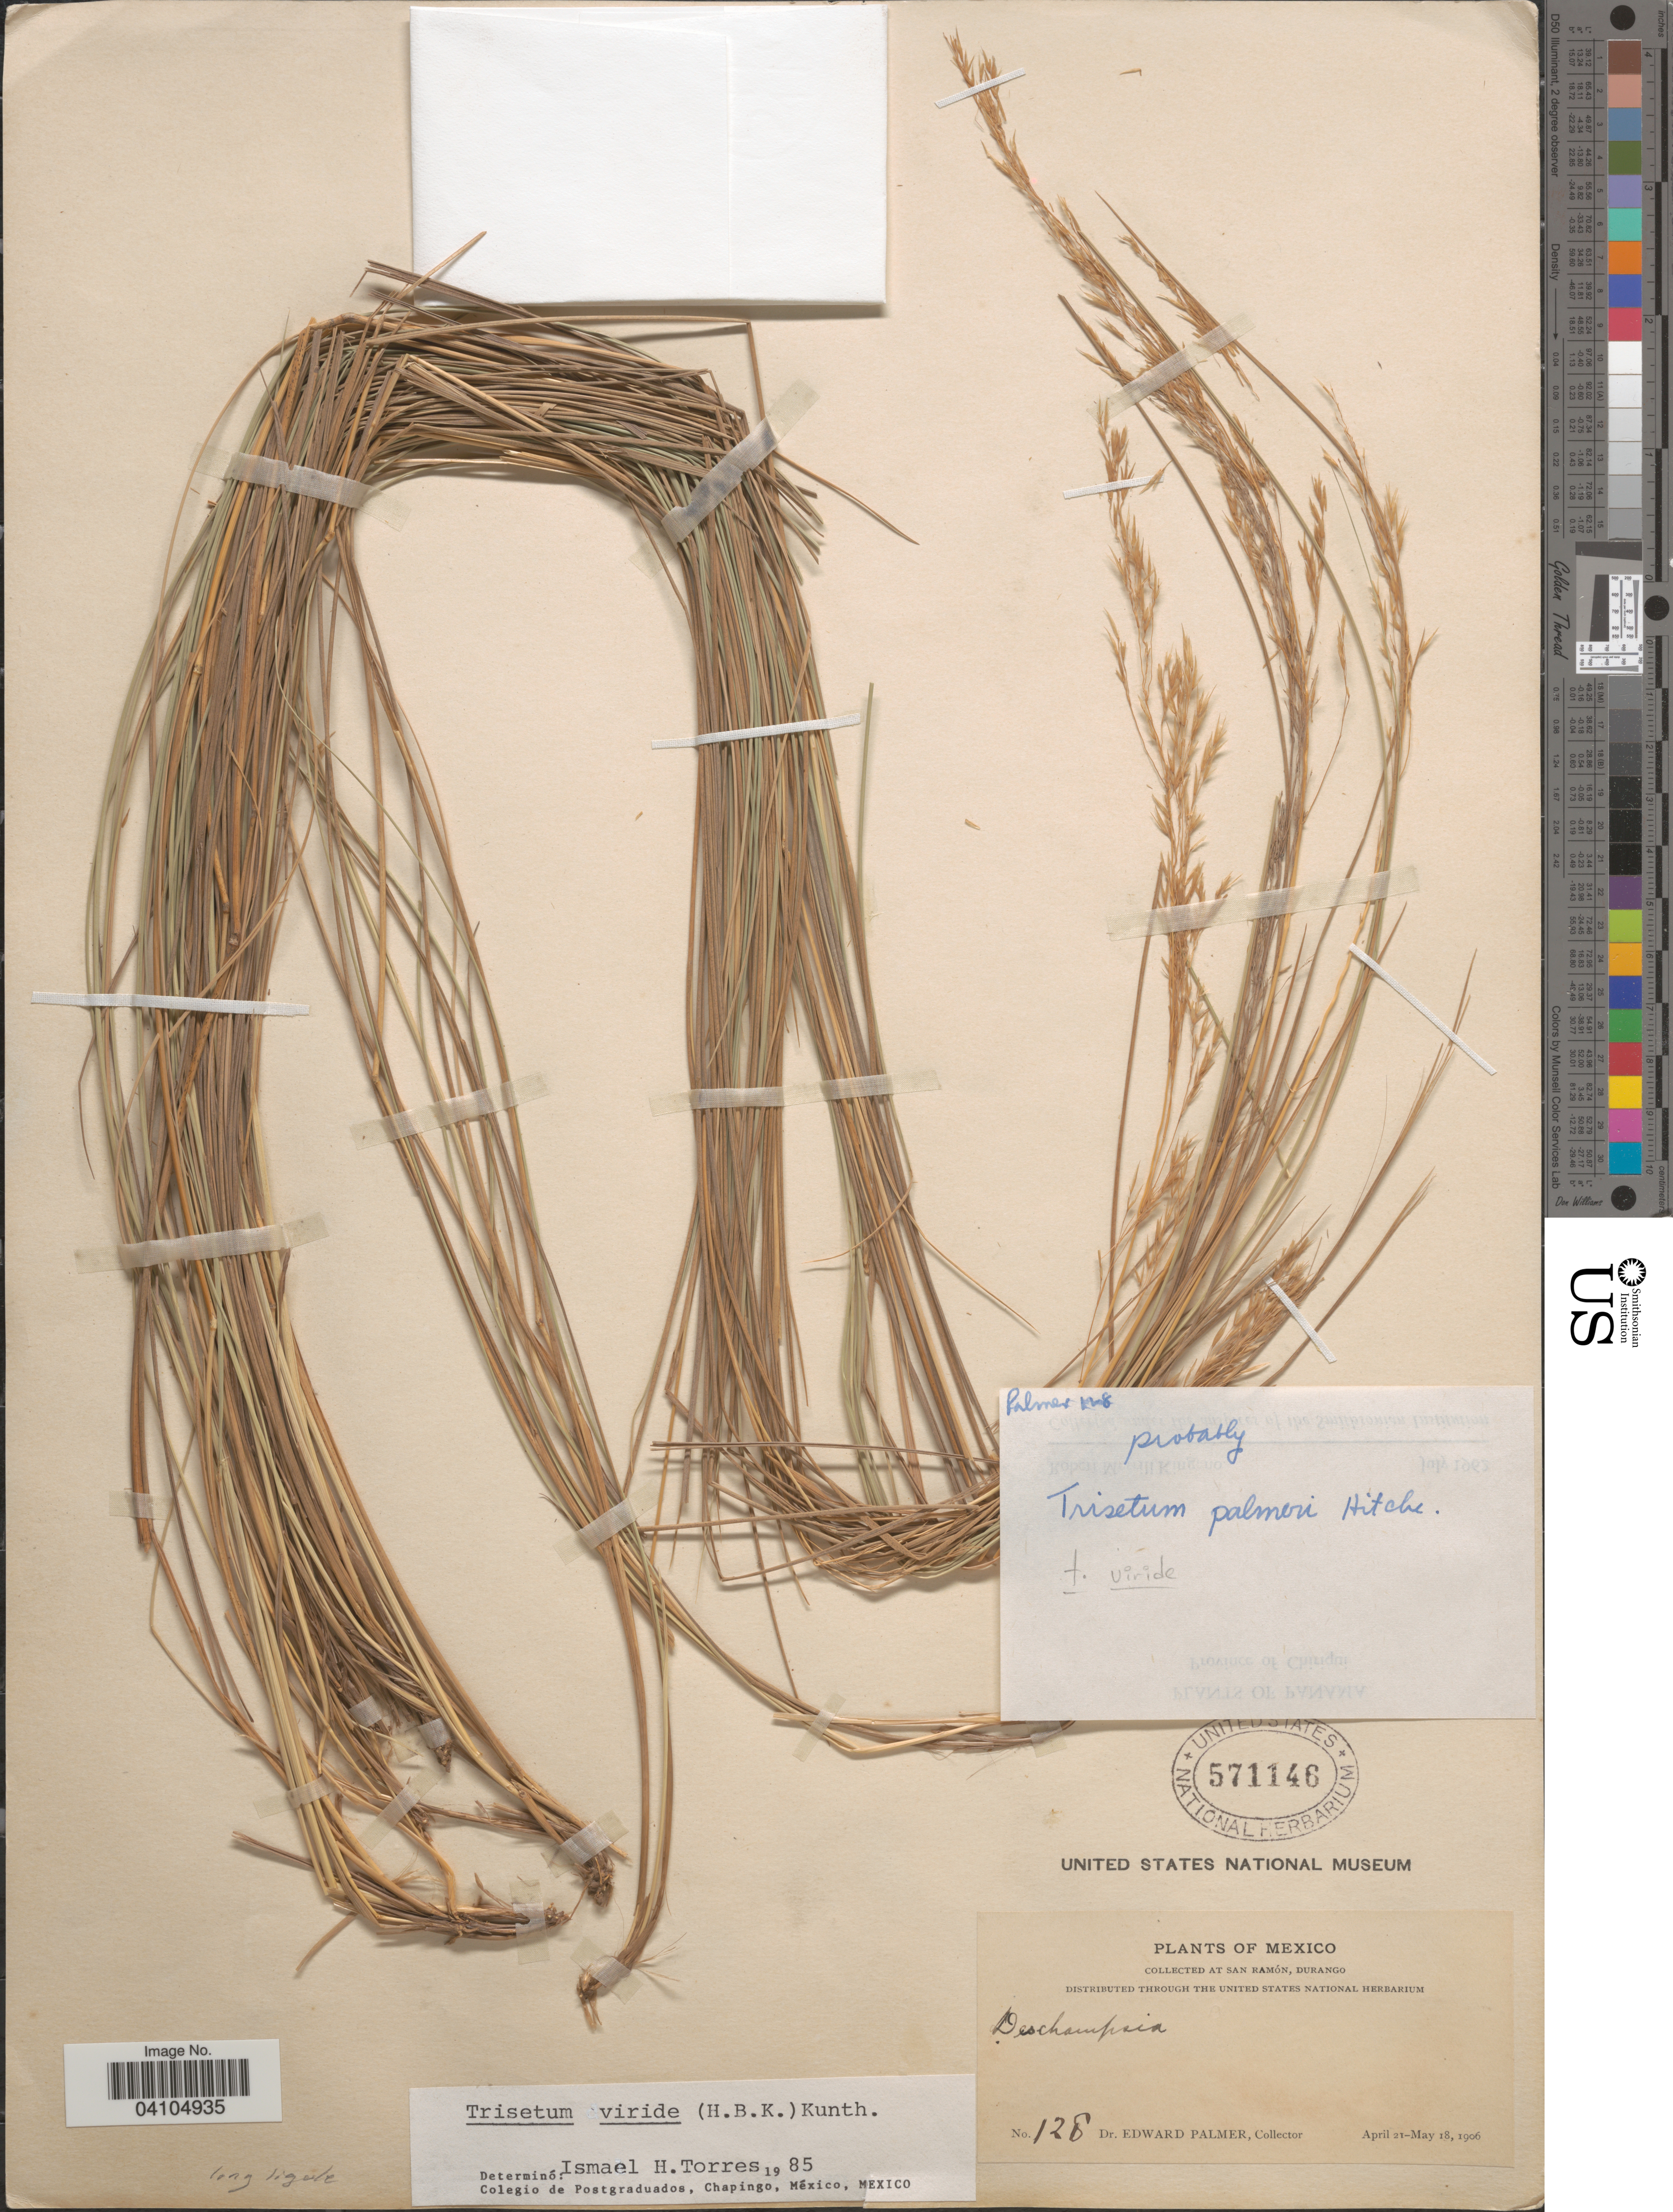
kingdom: Plantae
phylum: Tracheophyta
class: Liliopsida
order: Poales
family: Poaceae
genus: Peyritschia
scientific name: Peyritschia viridis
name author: (Kunth) P.M. Peterson et al.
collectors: E. Palmer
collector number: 128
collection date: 1906-04-21/1906-05-18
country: Mexico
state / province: Durango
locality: At San Ramón.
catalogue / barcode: US 571146